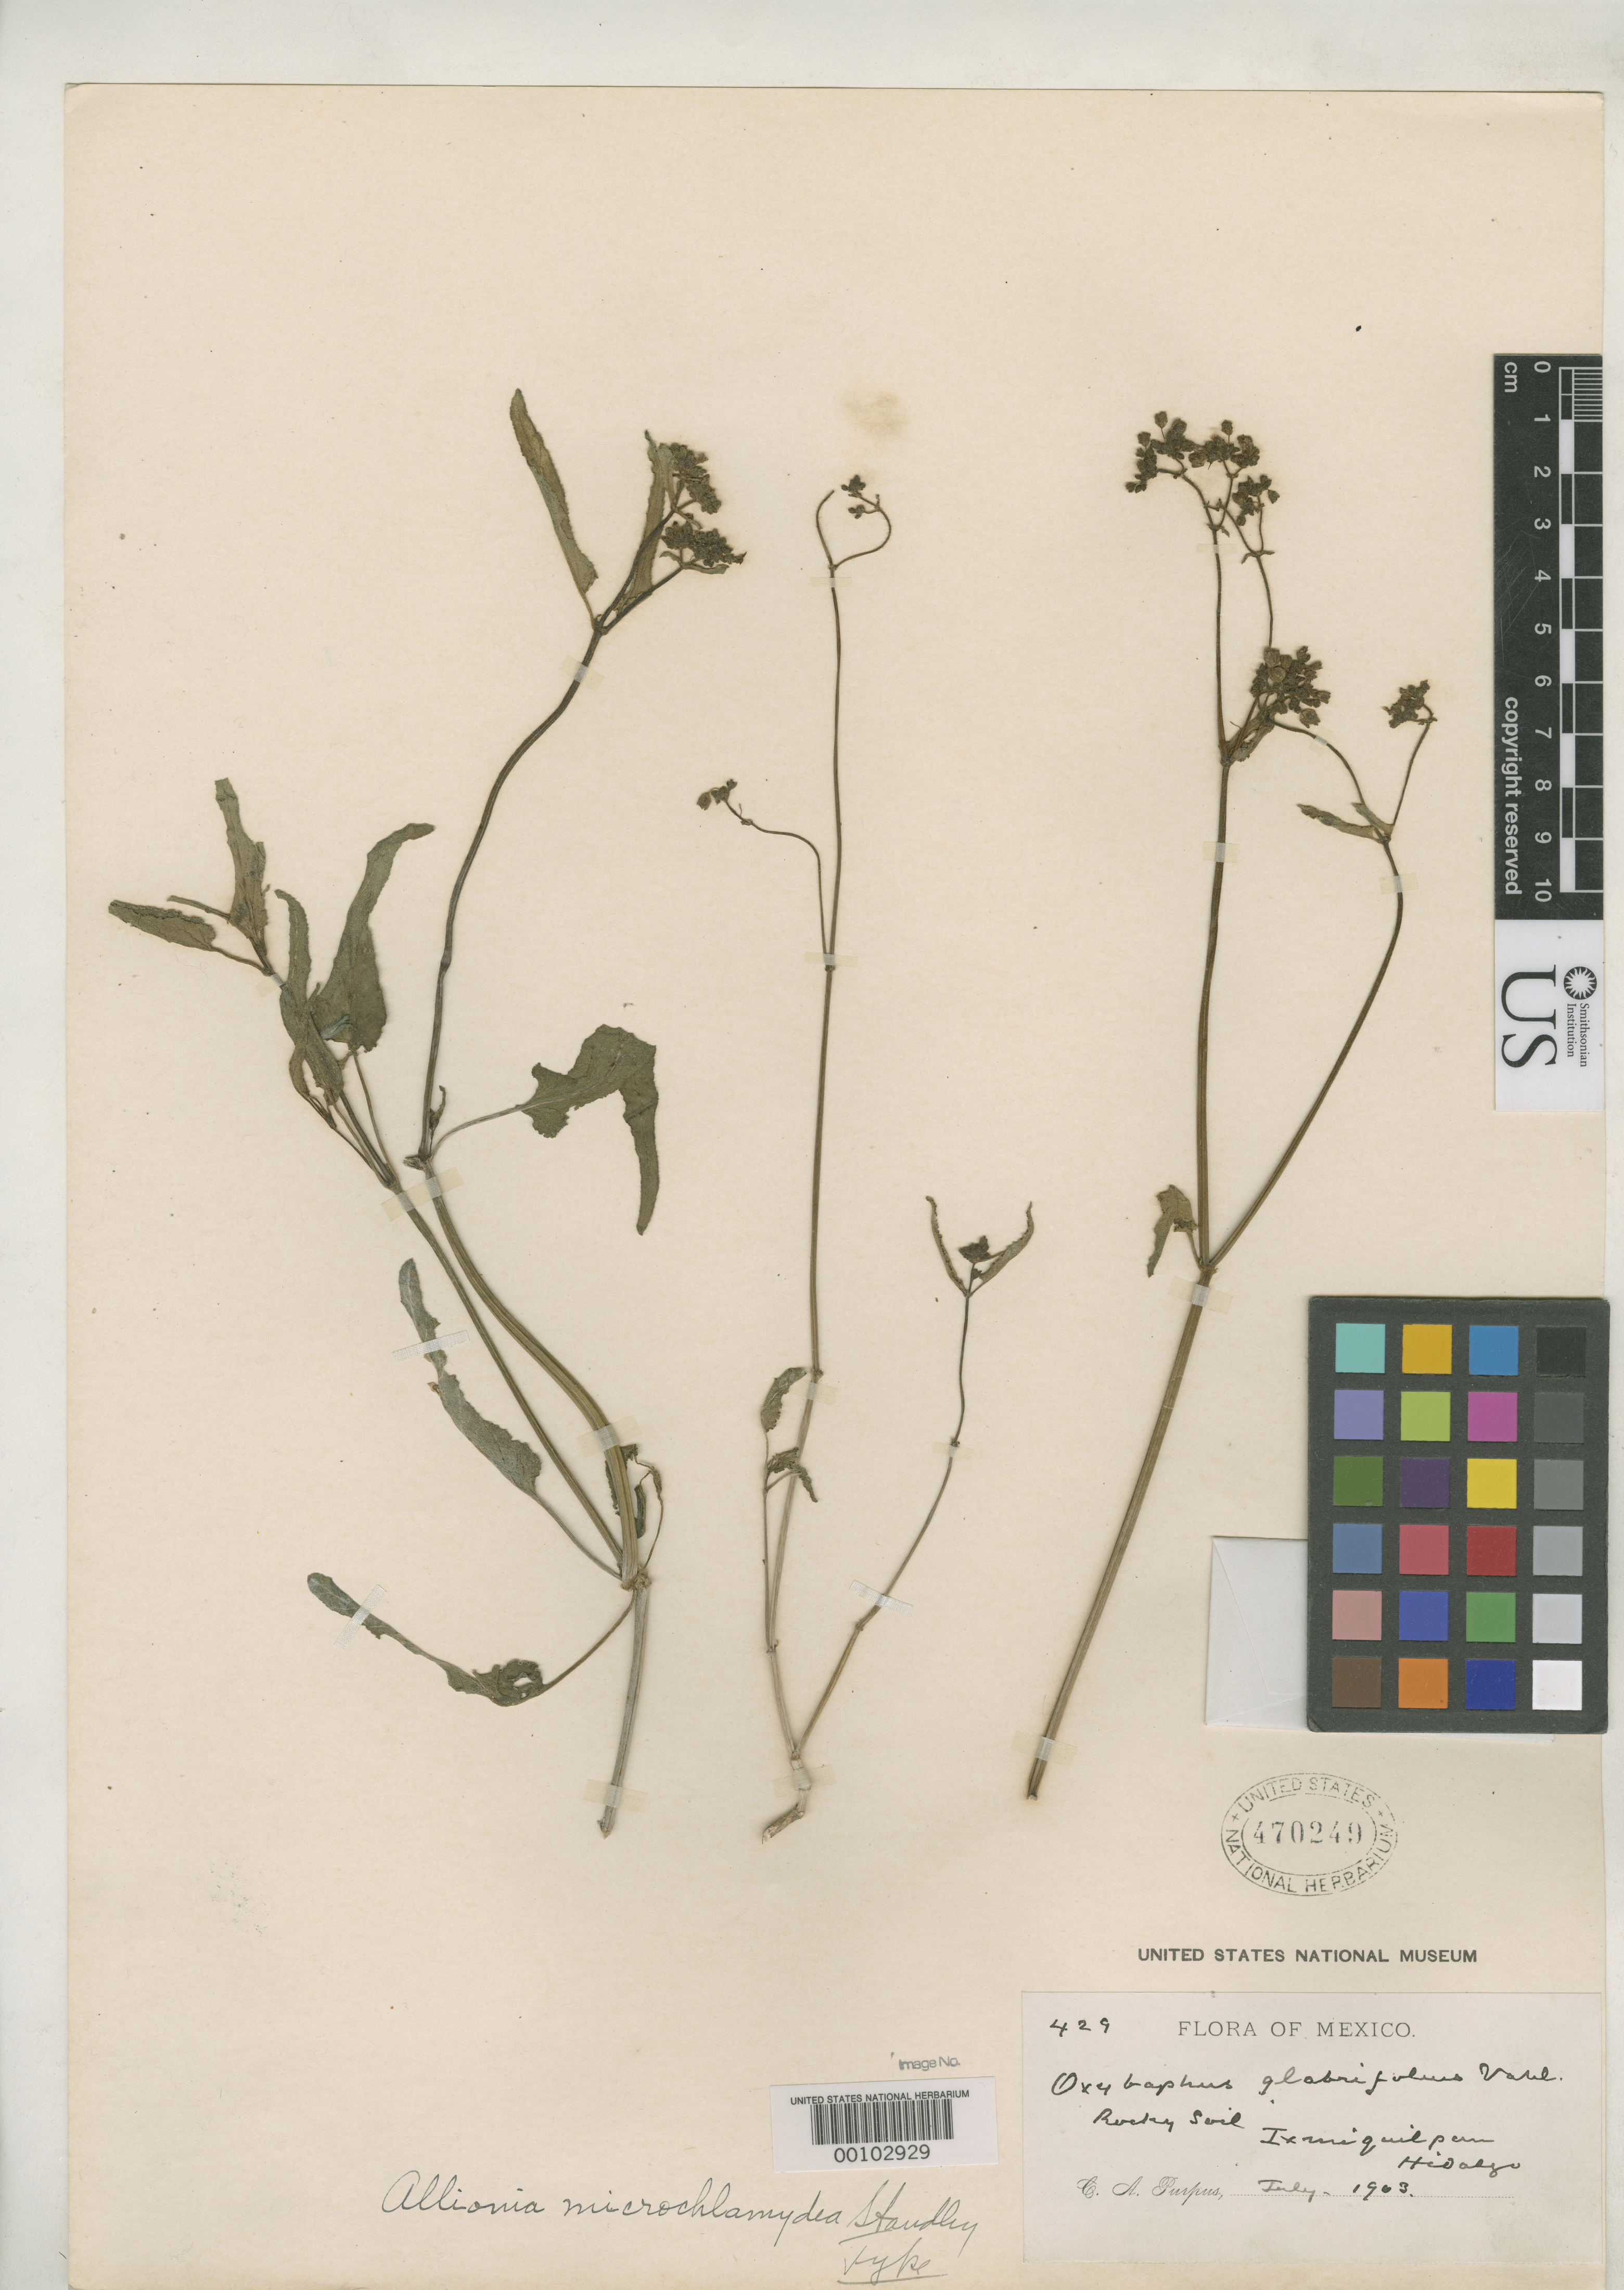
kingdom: Plantae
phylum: Tracheophyta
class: Magnoliopsida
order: Caryophyllales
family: Nyctaginaceae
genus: Allionia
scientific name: Allionia microchlamydea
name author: Standl.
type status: Holotype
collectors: C. A. Purpus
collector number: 429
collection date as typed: Jul 1903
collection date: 1903-07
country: Mexico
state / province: Hidalgo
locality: Ixmiquilpan.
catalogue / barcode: US 470249